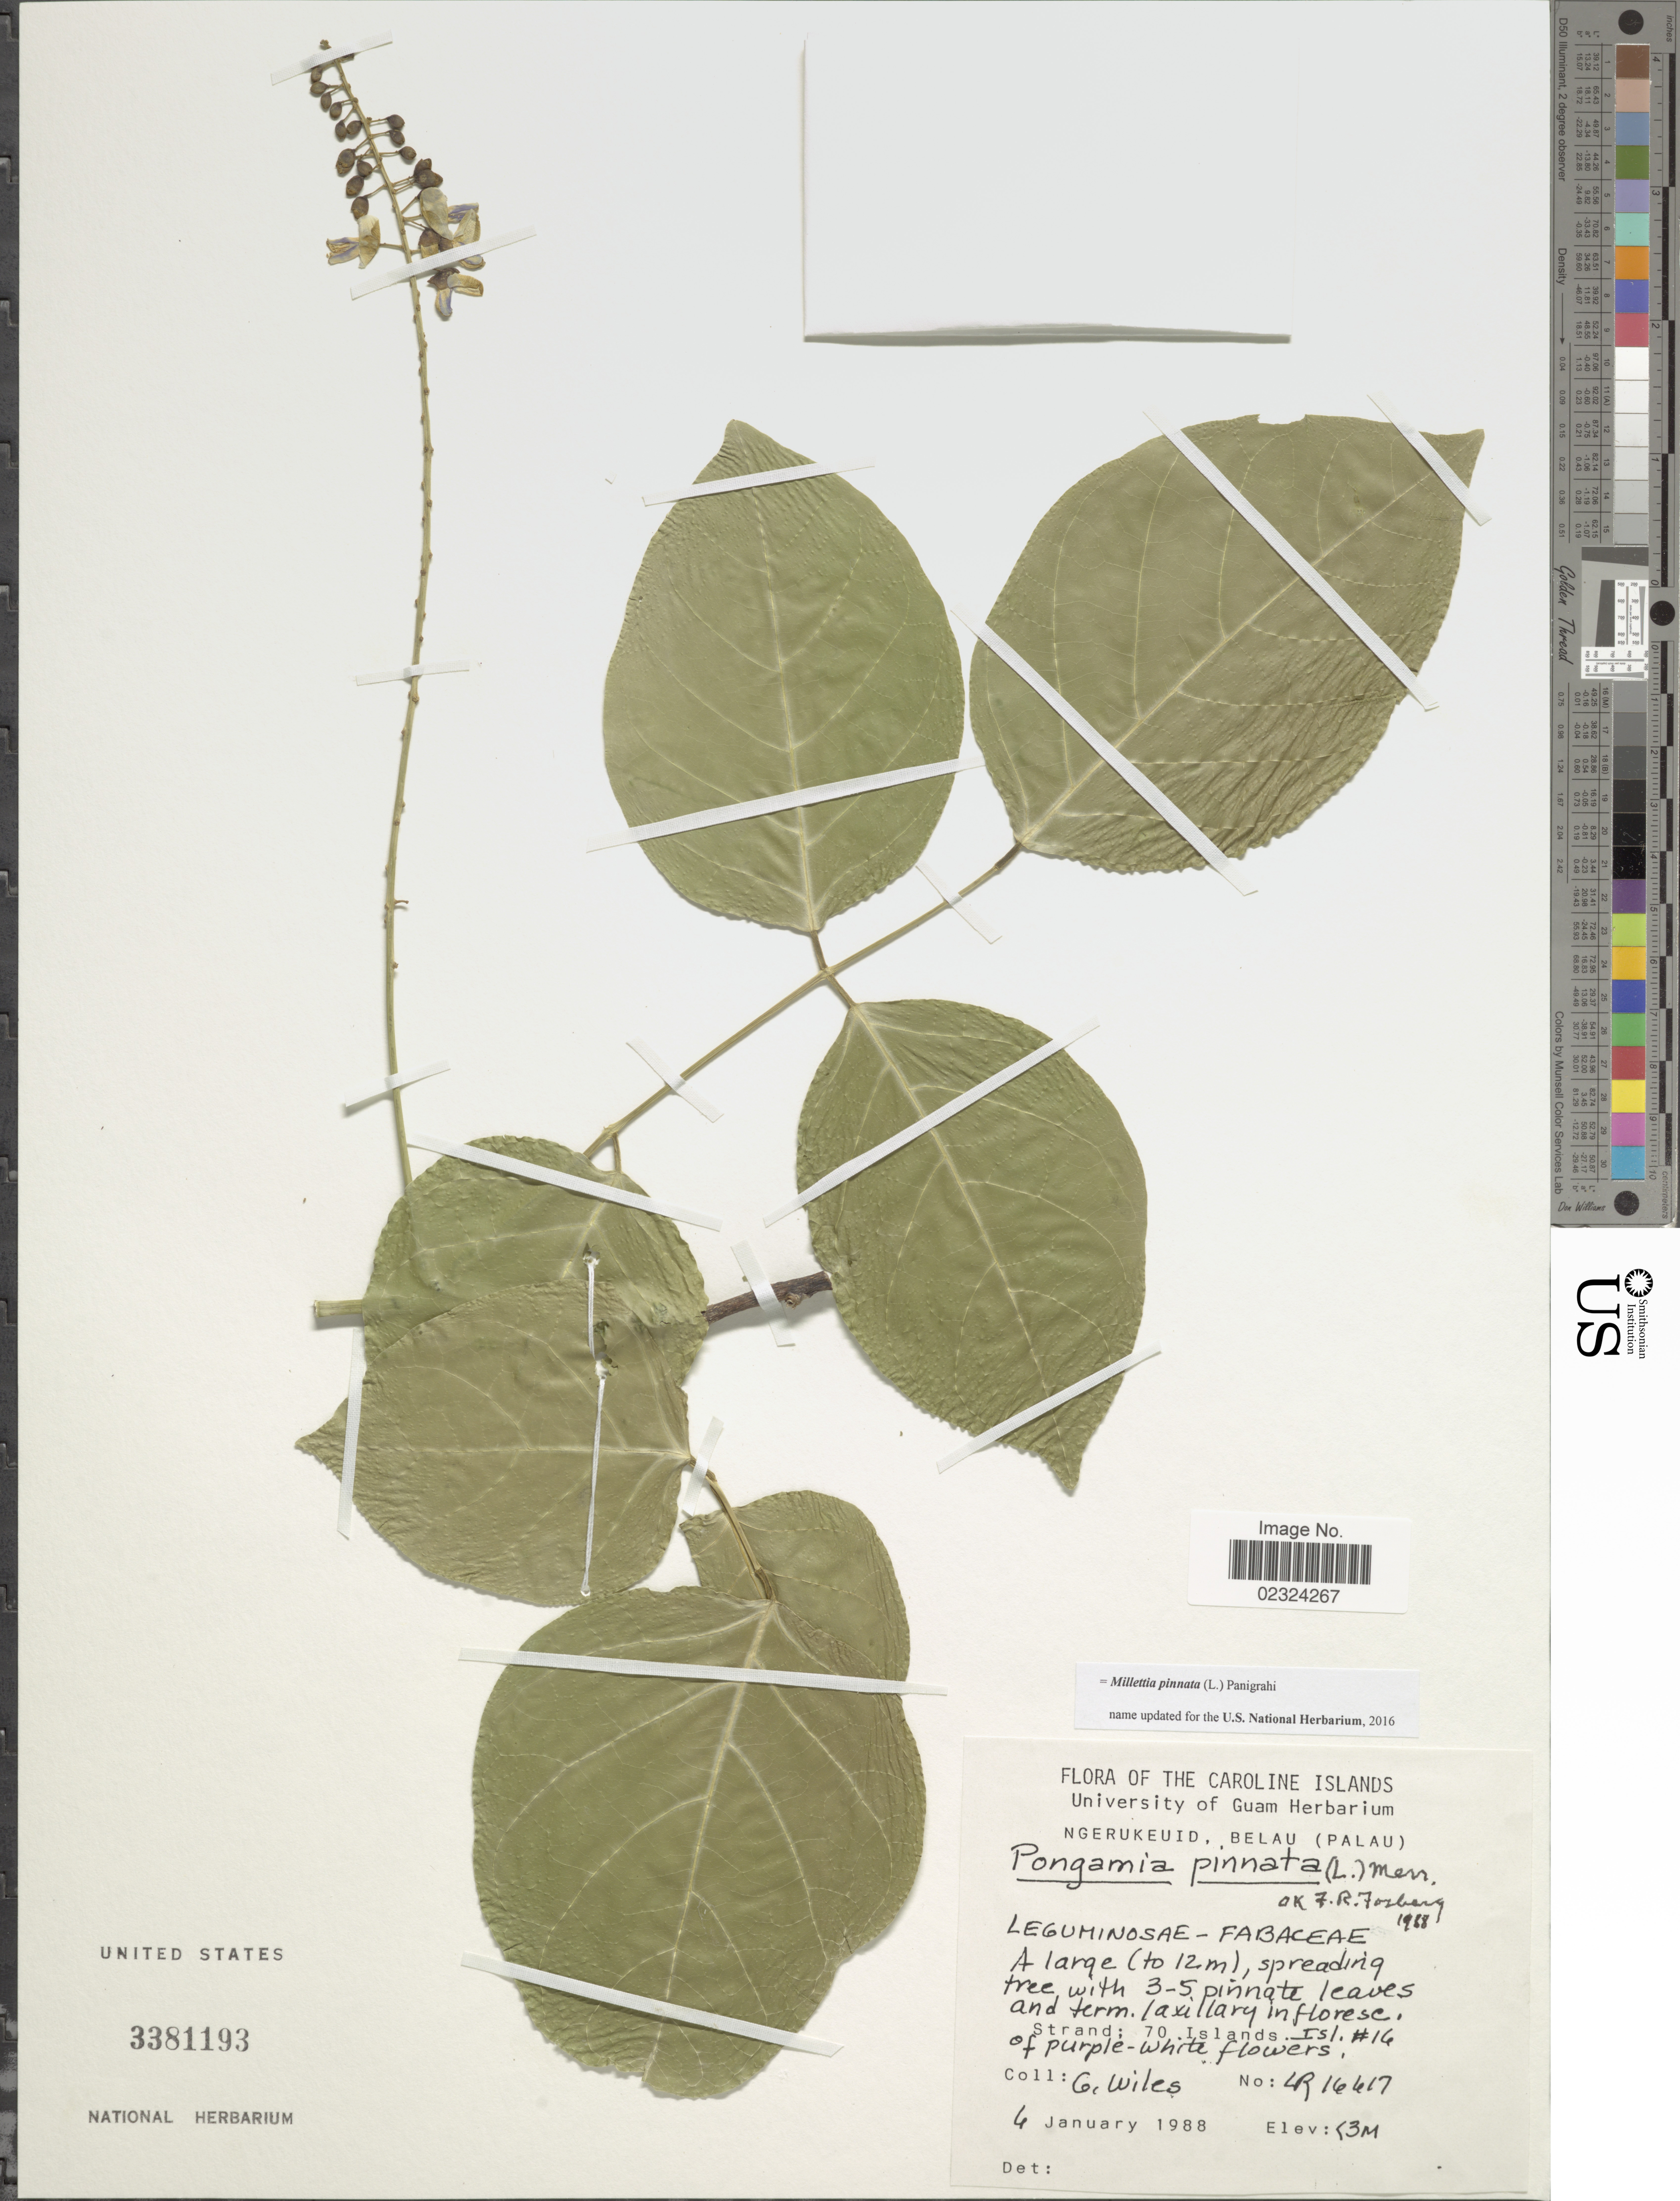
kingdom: Plantae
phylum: Tracheophyta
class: Magnoliopsida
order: Fabales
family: Fabaceae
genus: Millettia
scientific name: Millettia pinnata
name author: (L.) Panigrahi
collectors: G. Wiles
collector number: LR16417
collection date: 1988-01-04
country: Palau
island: Ngerukeuid [Orukuizu]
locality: Caroline Islands. Ngerukeuid, Belau (Palau).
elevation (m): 3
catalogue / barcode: US 3381193